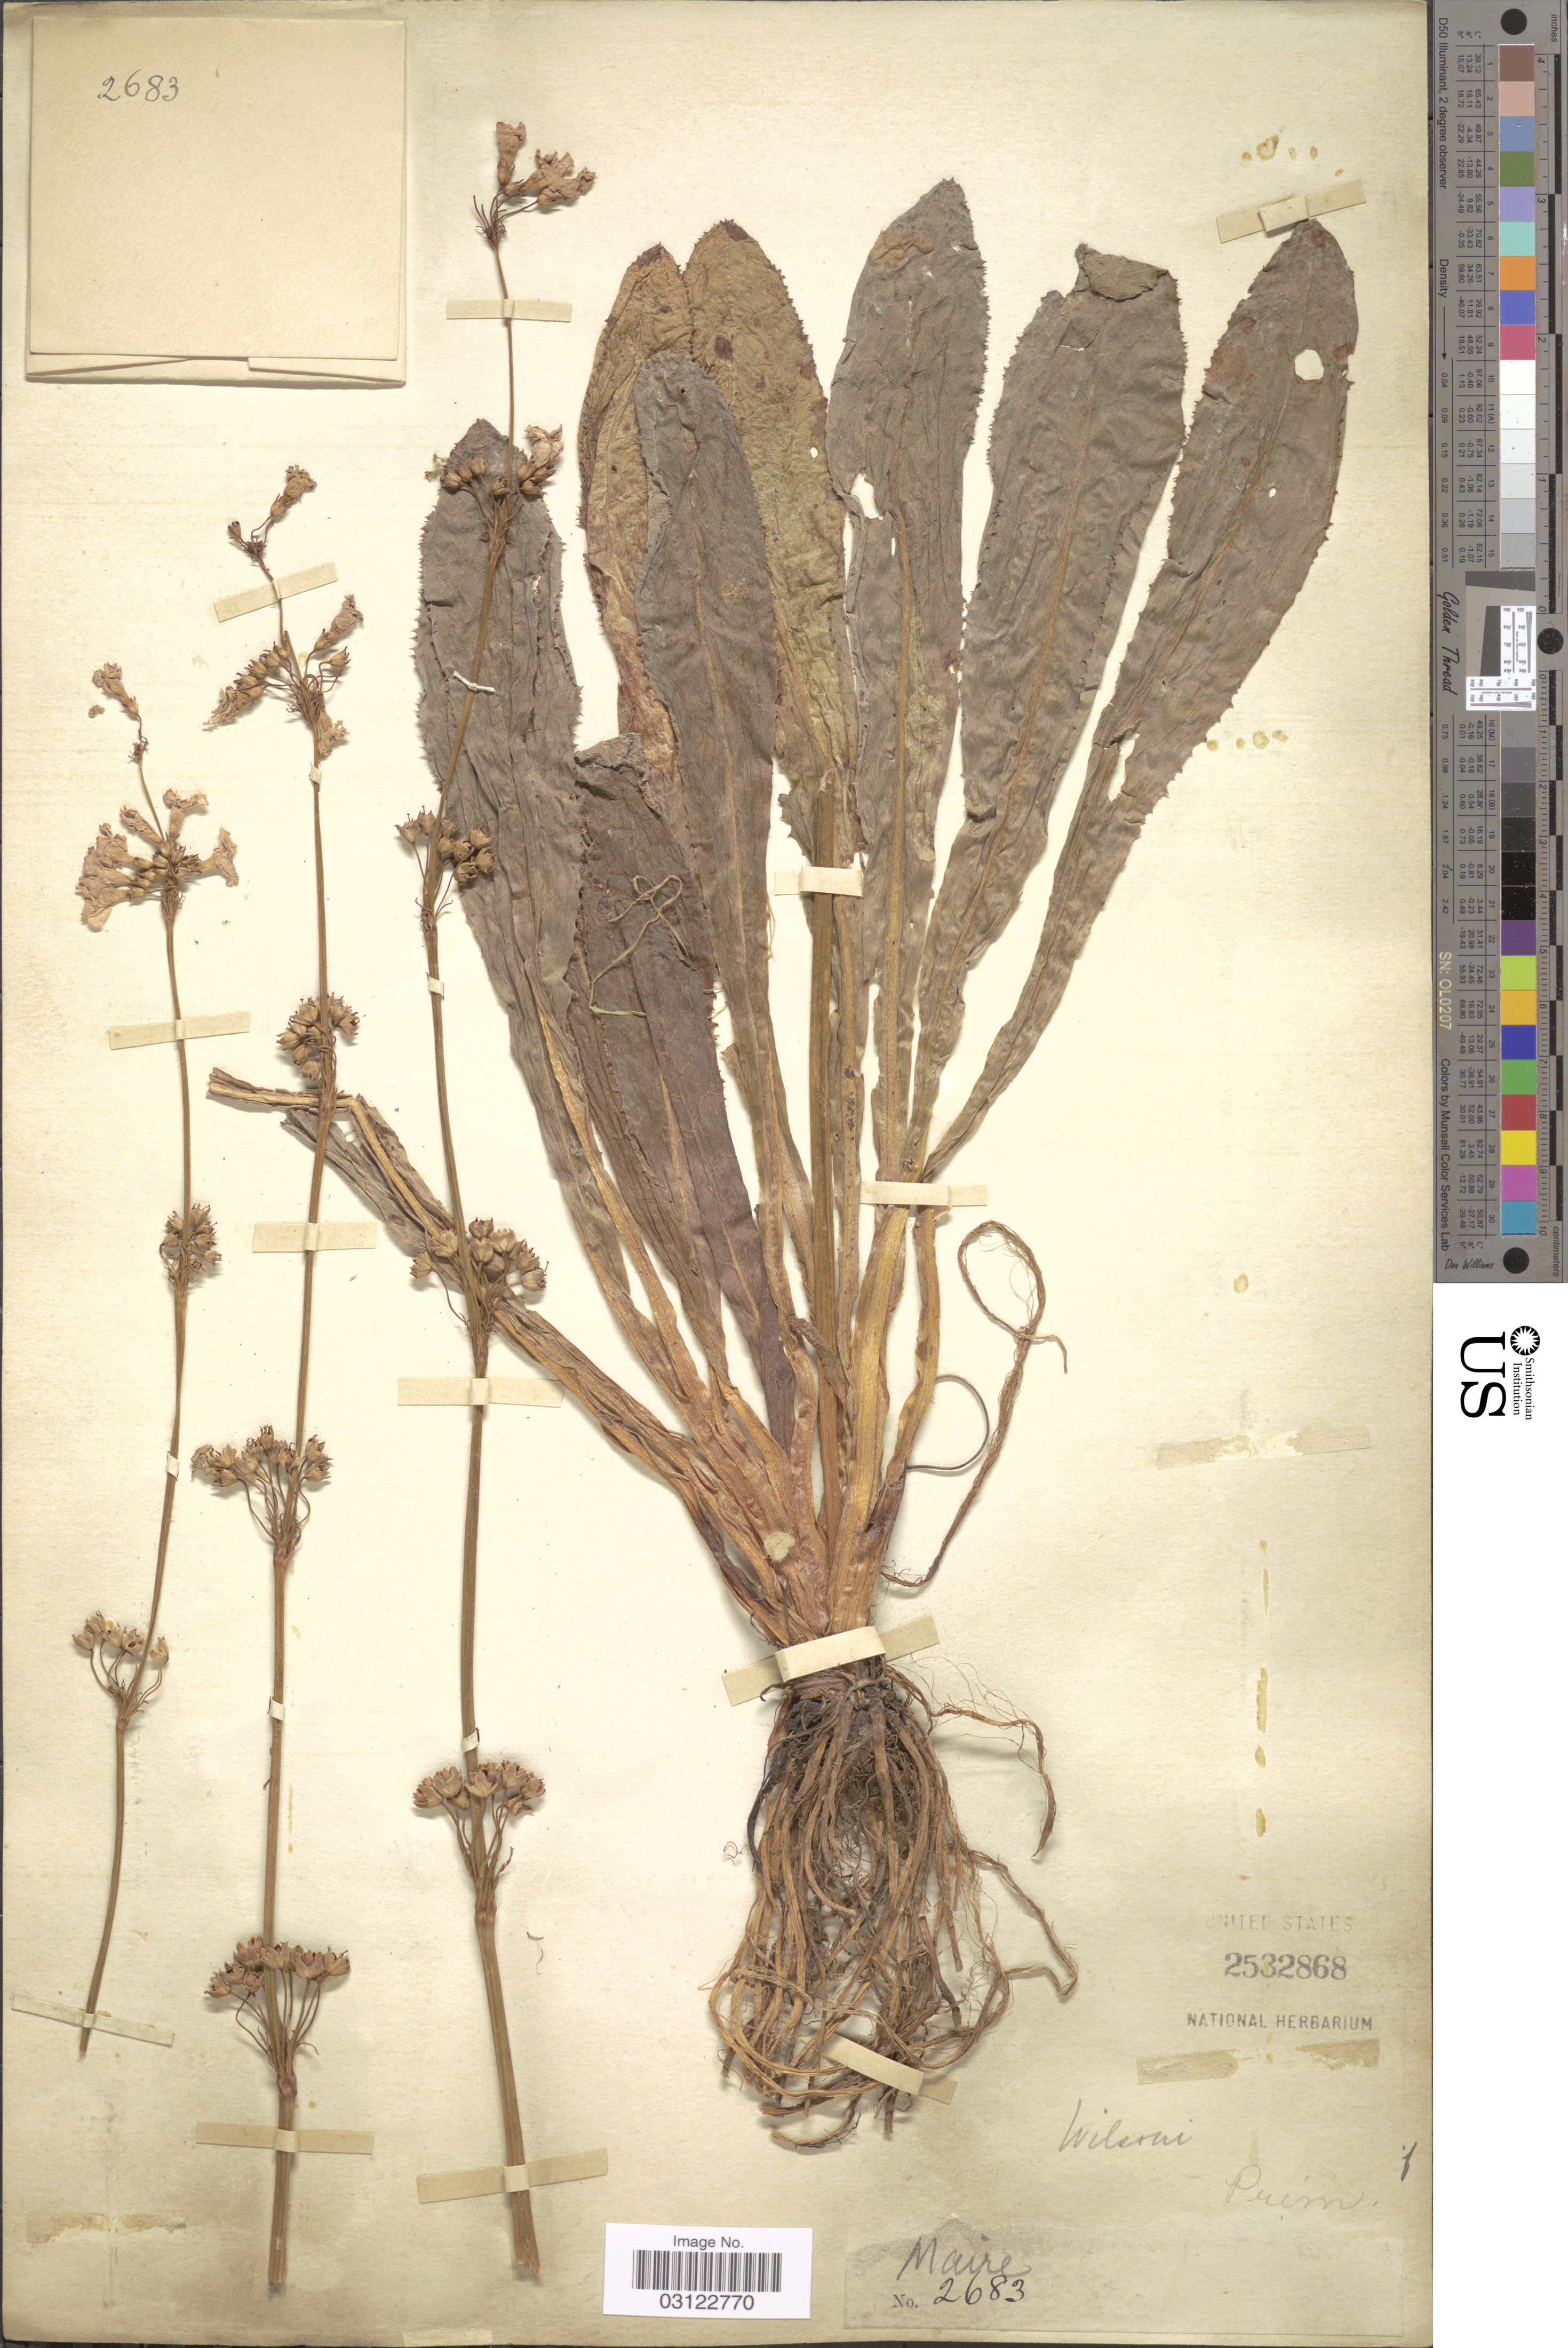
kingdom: Plantae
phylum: Tracheophyta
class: Magnoliopsida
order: Ericales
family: Primulaceae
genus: Primula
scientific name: Primula wilsonii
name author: Dunn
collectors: Maire, --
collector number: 2683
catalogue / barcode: US 2532868